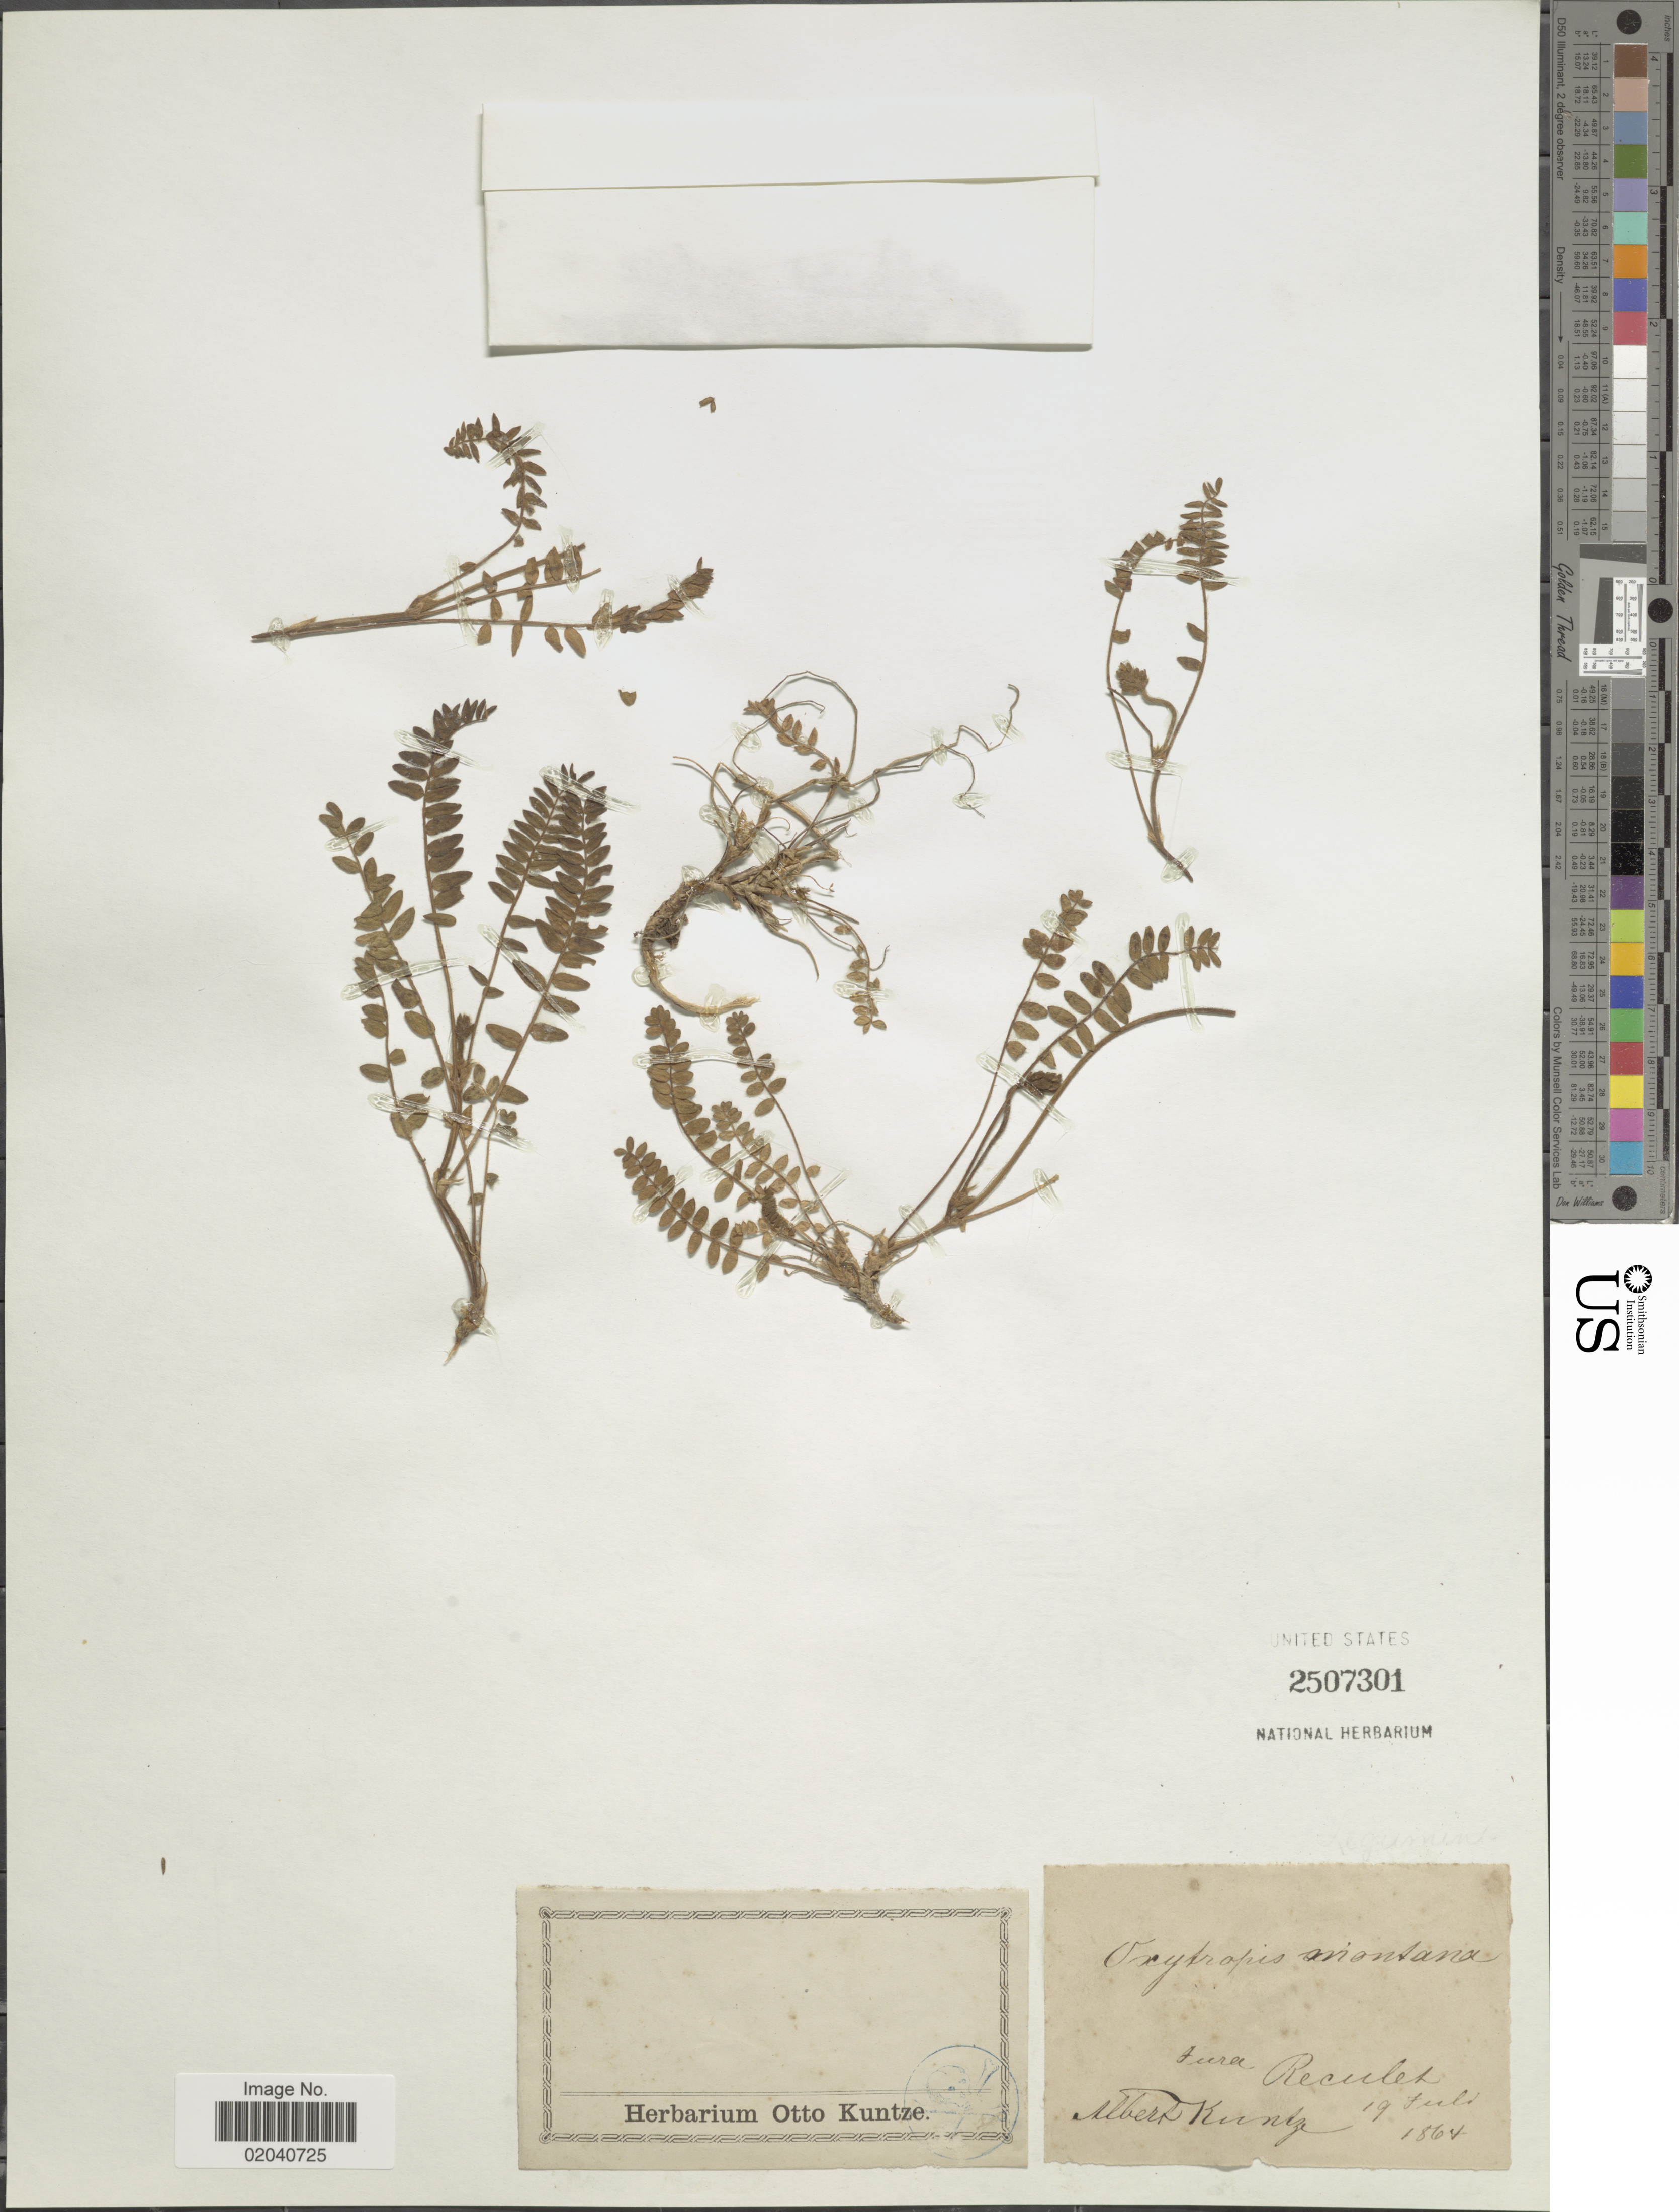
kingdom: Plantae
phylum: Tracheophyta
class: Magnoliopsida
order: Fabales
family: Fabaceae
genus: Oxytropis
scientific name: Oxytropis montana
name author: (L.) DC.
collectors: A. Kuntze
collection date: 1864-07-19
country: France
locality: Fura Reculet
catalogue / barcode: US 2507301